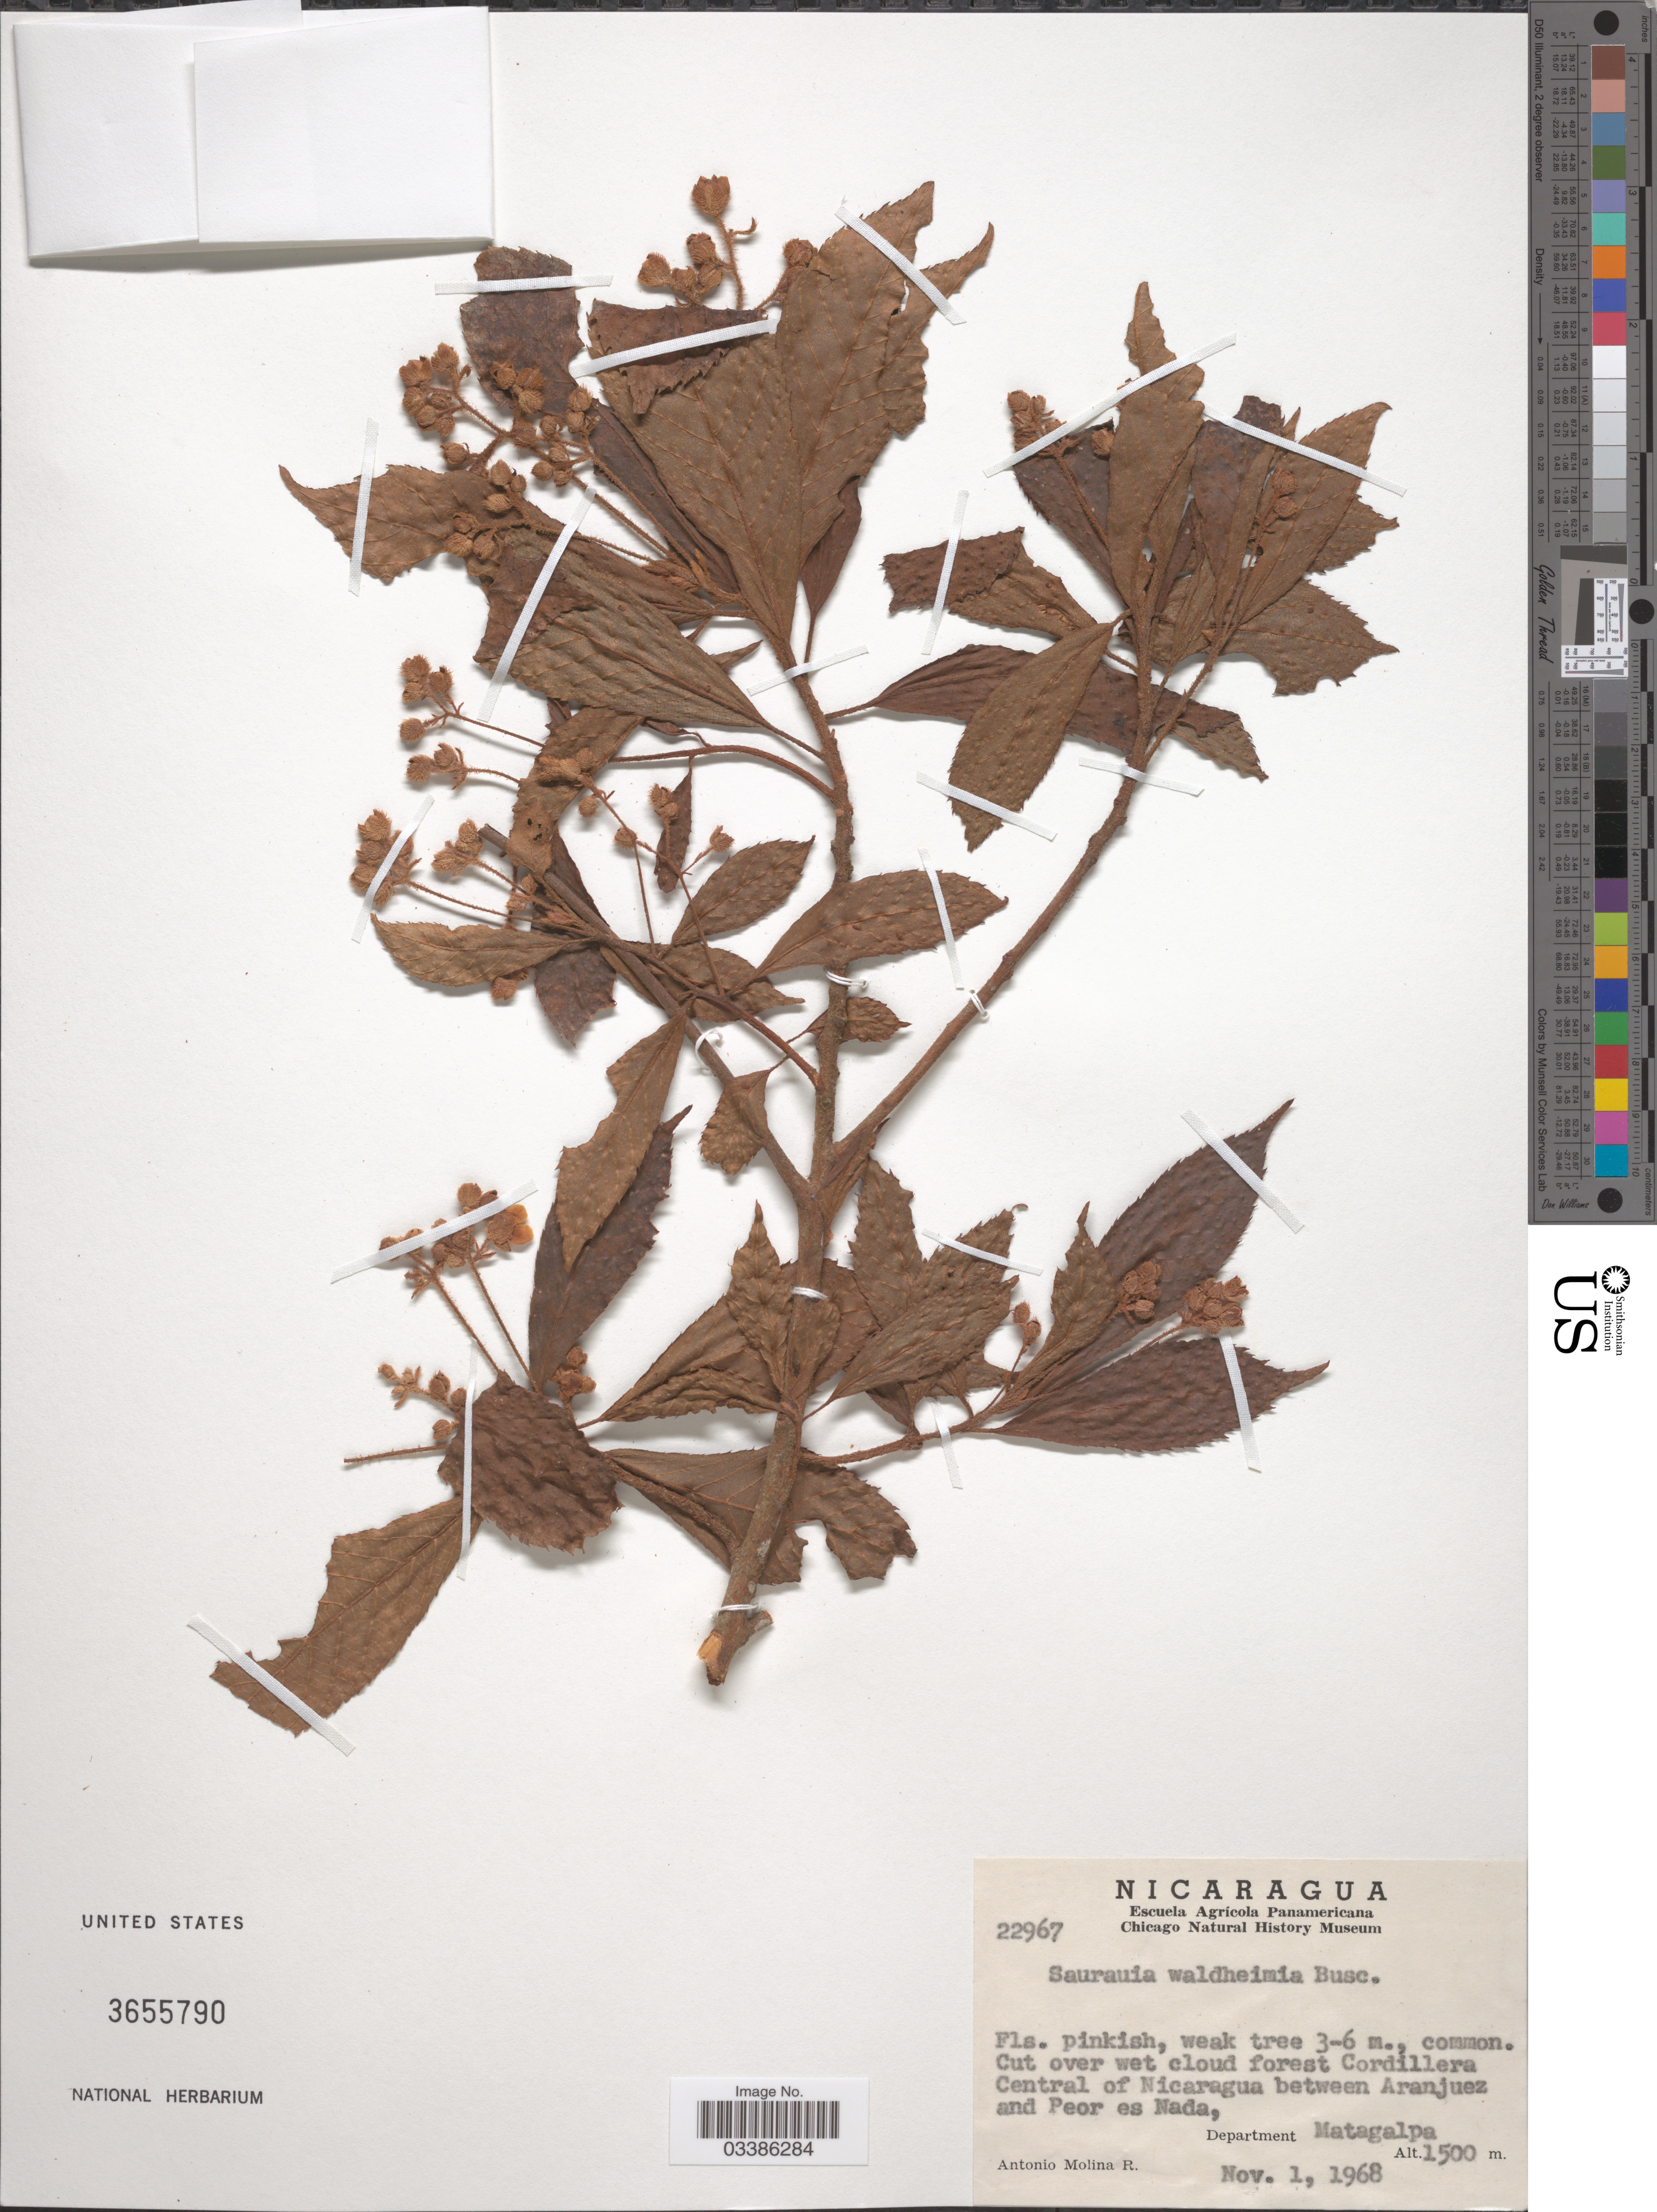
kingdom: Plantae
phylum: Tracheophyta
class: Magnoliopsida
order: Ericales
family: Actinidiaceae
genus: Saurauia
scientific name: Saurauia waldheimii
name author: Buscal.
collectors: A. Molina R.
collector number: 22967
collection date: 1968-11-01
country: Nicaragua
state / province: Matagalpa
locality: Cut over wet cloud forest Cordillera Central of Nicaragua between Aranjuez and Peor es Nada, Department Matagalpa.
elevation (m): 1500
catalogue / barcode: US 3655790